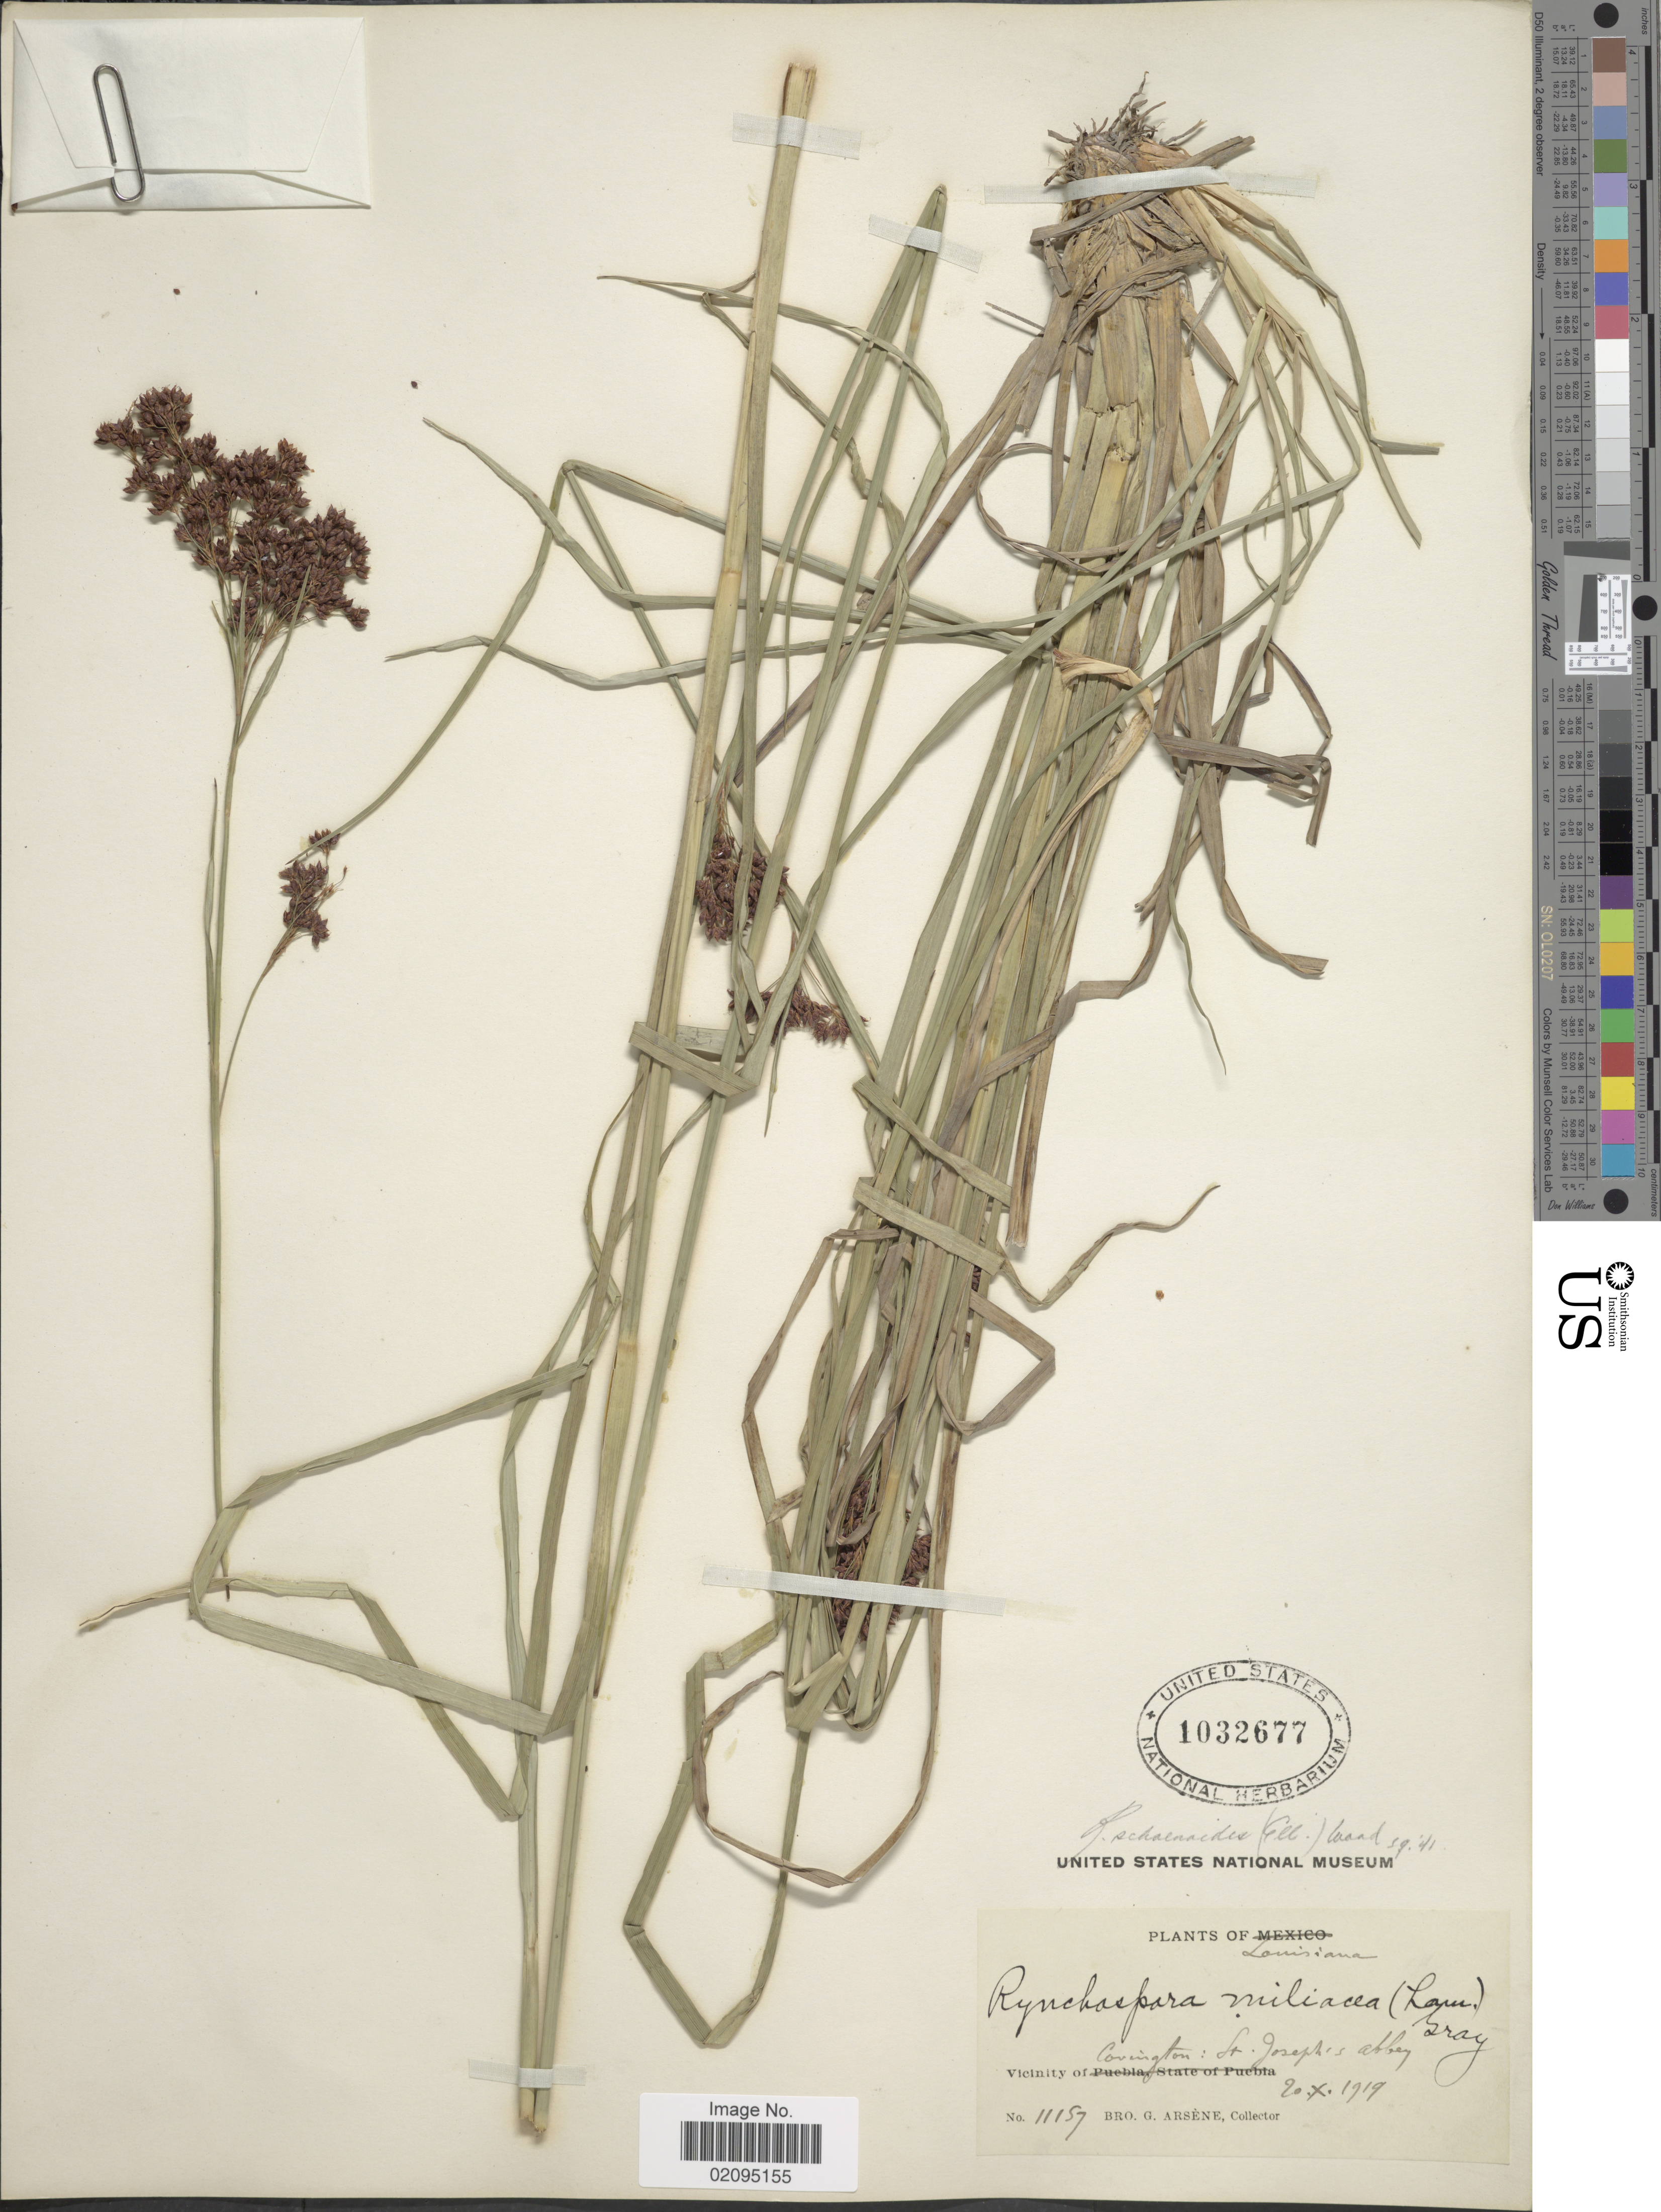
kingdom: Plantae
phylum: Tracheophyta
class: Liliopsida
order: Poales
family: Cyperaceae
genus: Rhynchospora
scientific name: Rhynchospora elliottii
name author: A. Dietr.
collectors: Bro. G. Arsène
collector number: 11159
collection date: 1919-10-20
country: United States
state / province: Louisiana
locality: Vicinity of Covington: St. Jospeh's abbey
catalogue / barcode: US 1032677